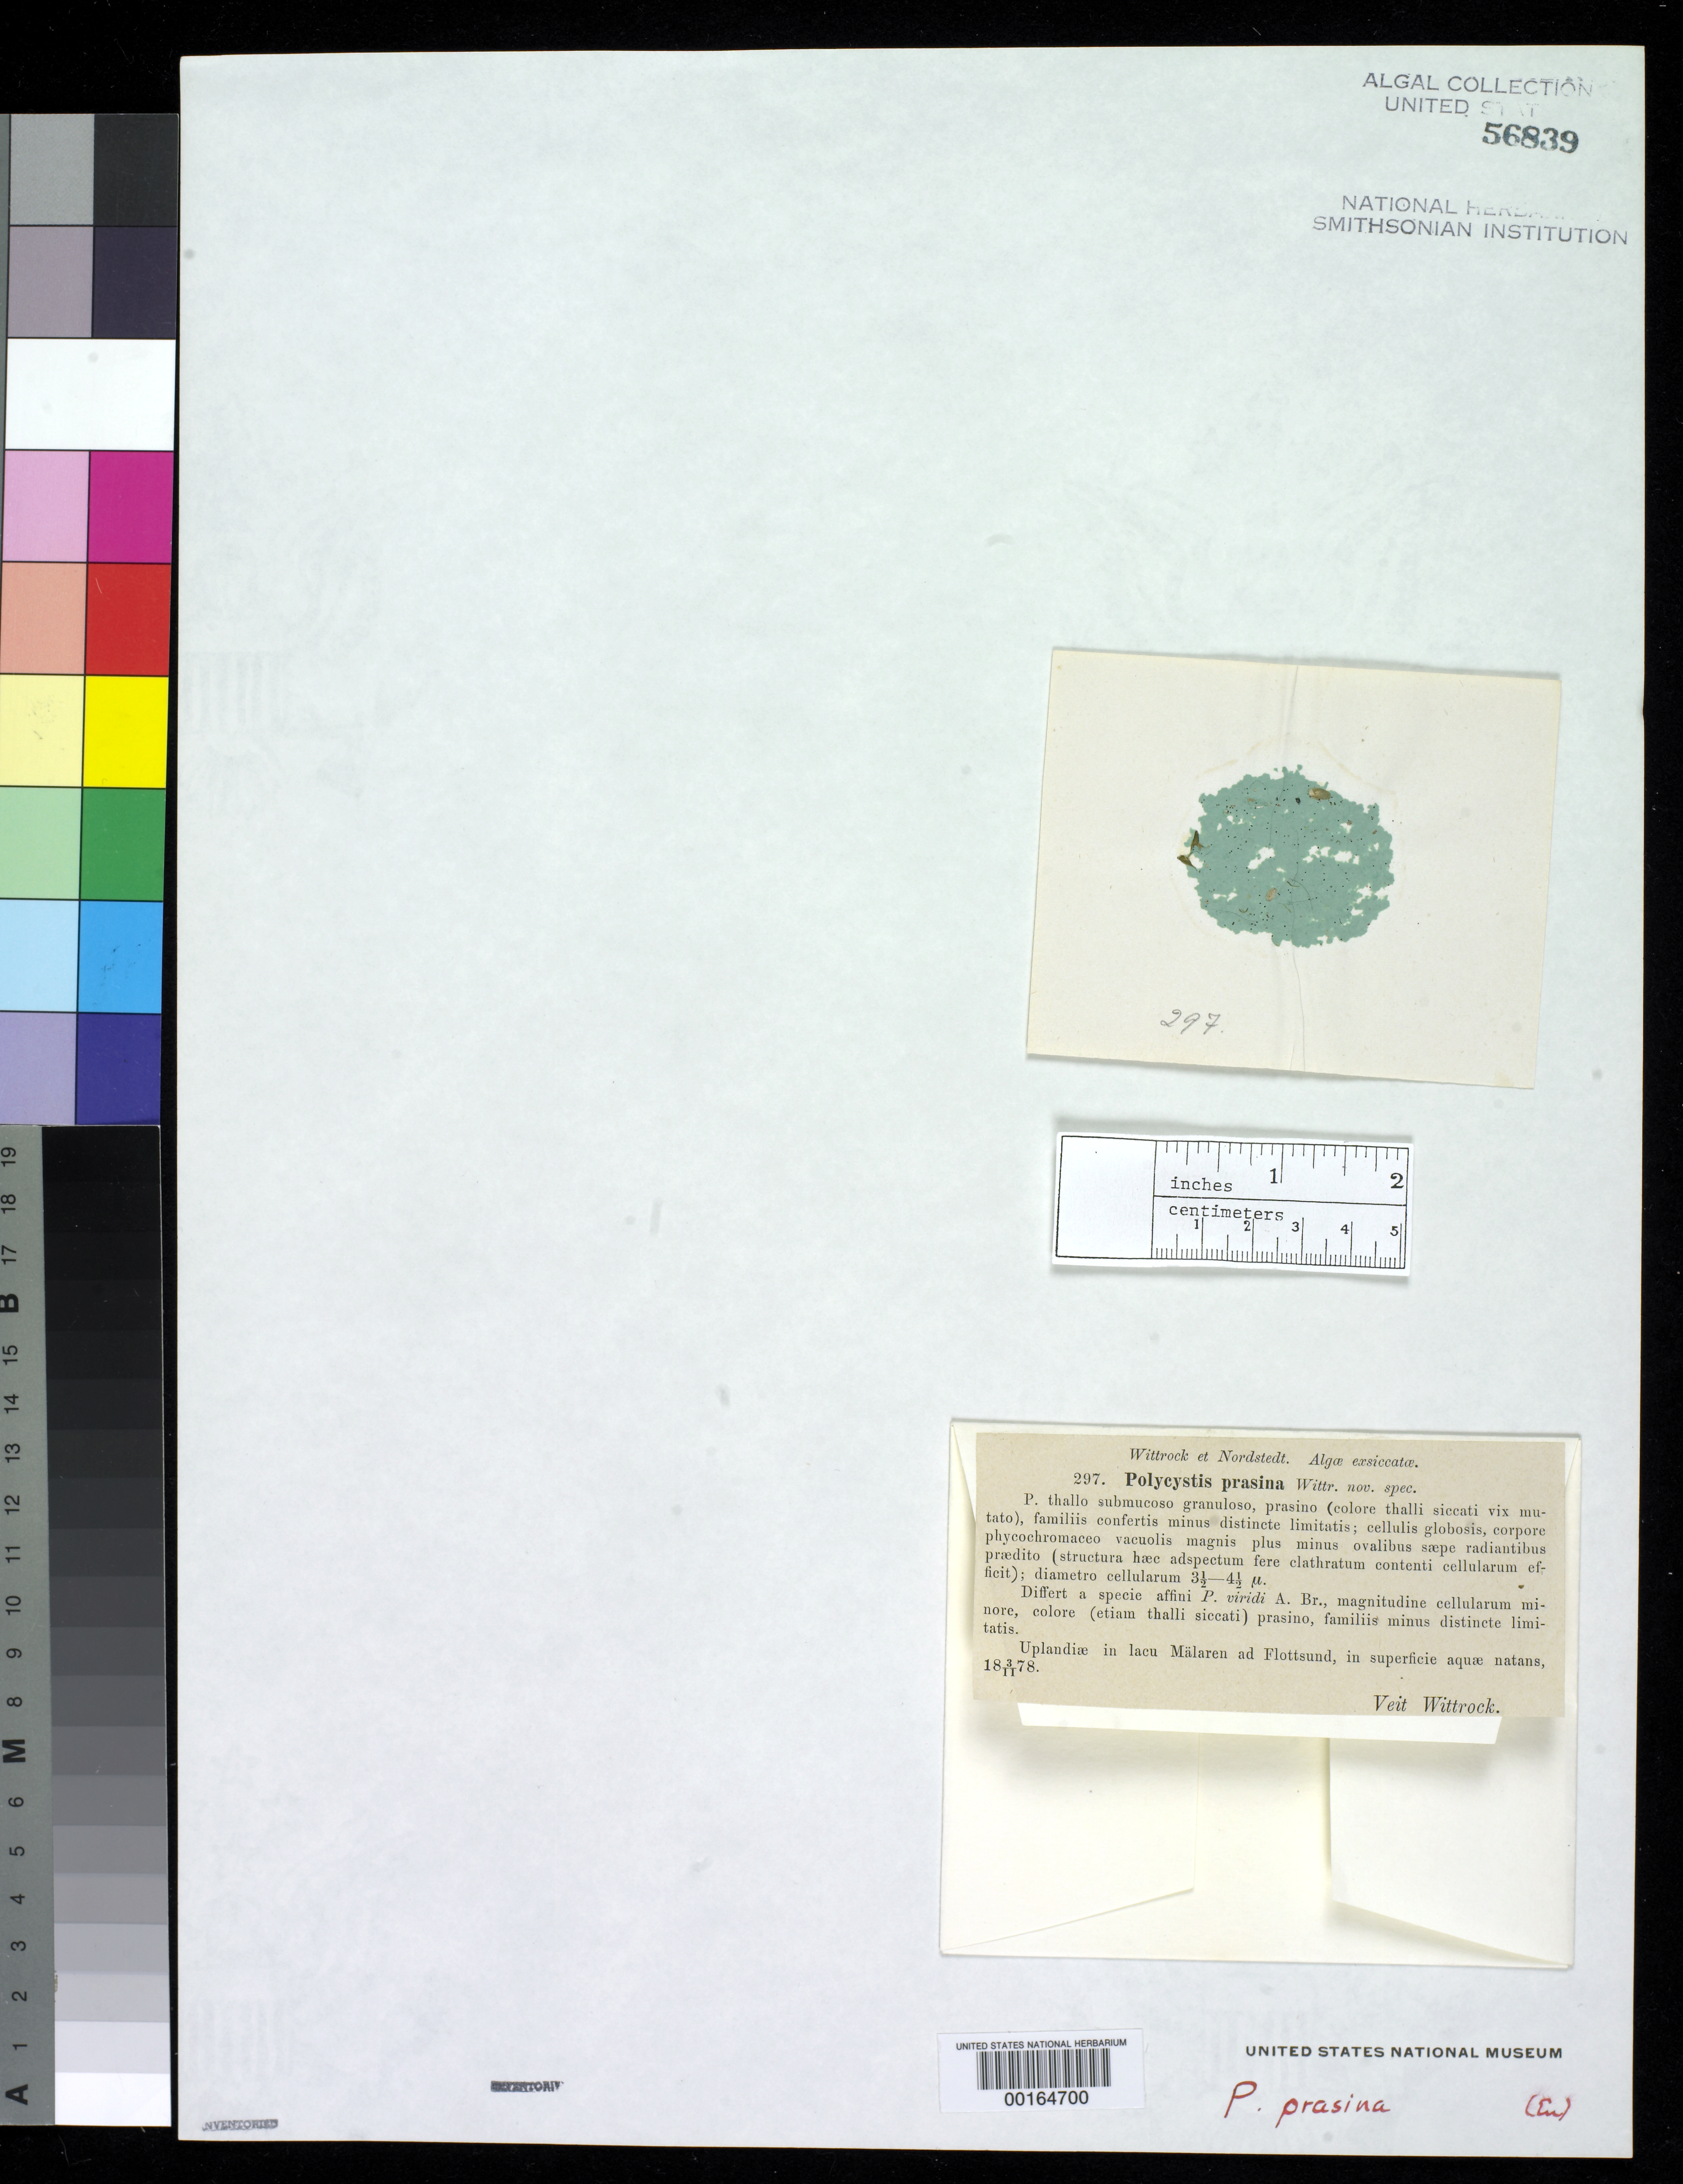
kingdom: Bacteria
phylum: Cyanobacteria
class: Cyanobacteriia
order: Synechococcales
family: Merismopediaceae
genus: Polycystis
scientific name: Polycystis prasina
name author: Wittr. in Wittr. & Nordstedt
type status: Isotype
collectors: V. B. Wittrock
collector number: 297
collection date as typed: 03 Nov 1878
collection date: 1878-11-03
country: Sweden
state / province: Stockholm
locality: Lake Malaren, Flottsund, Uppland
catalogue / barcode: US 56839